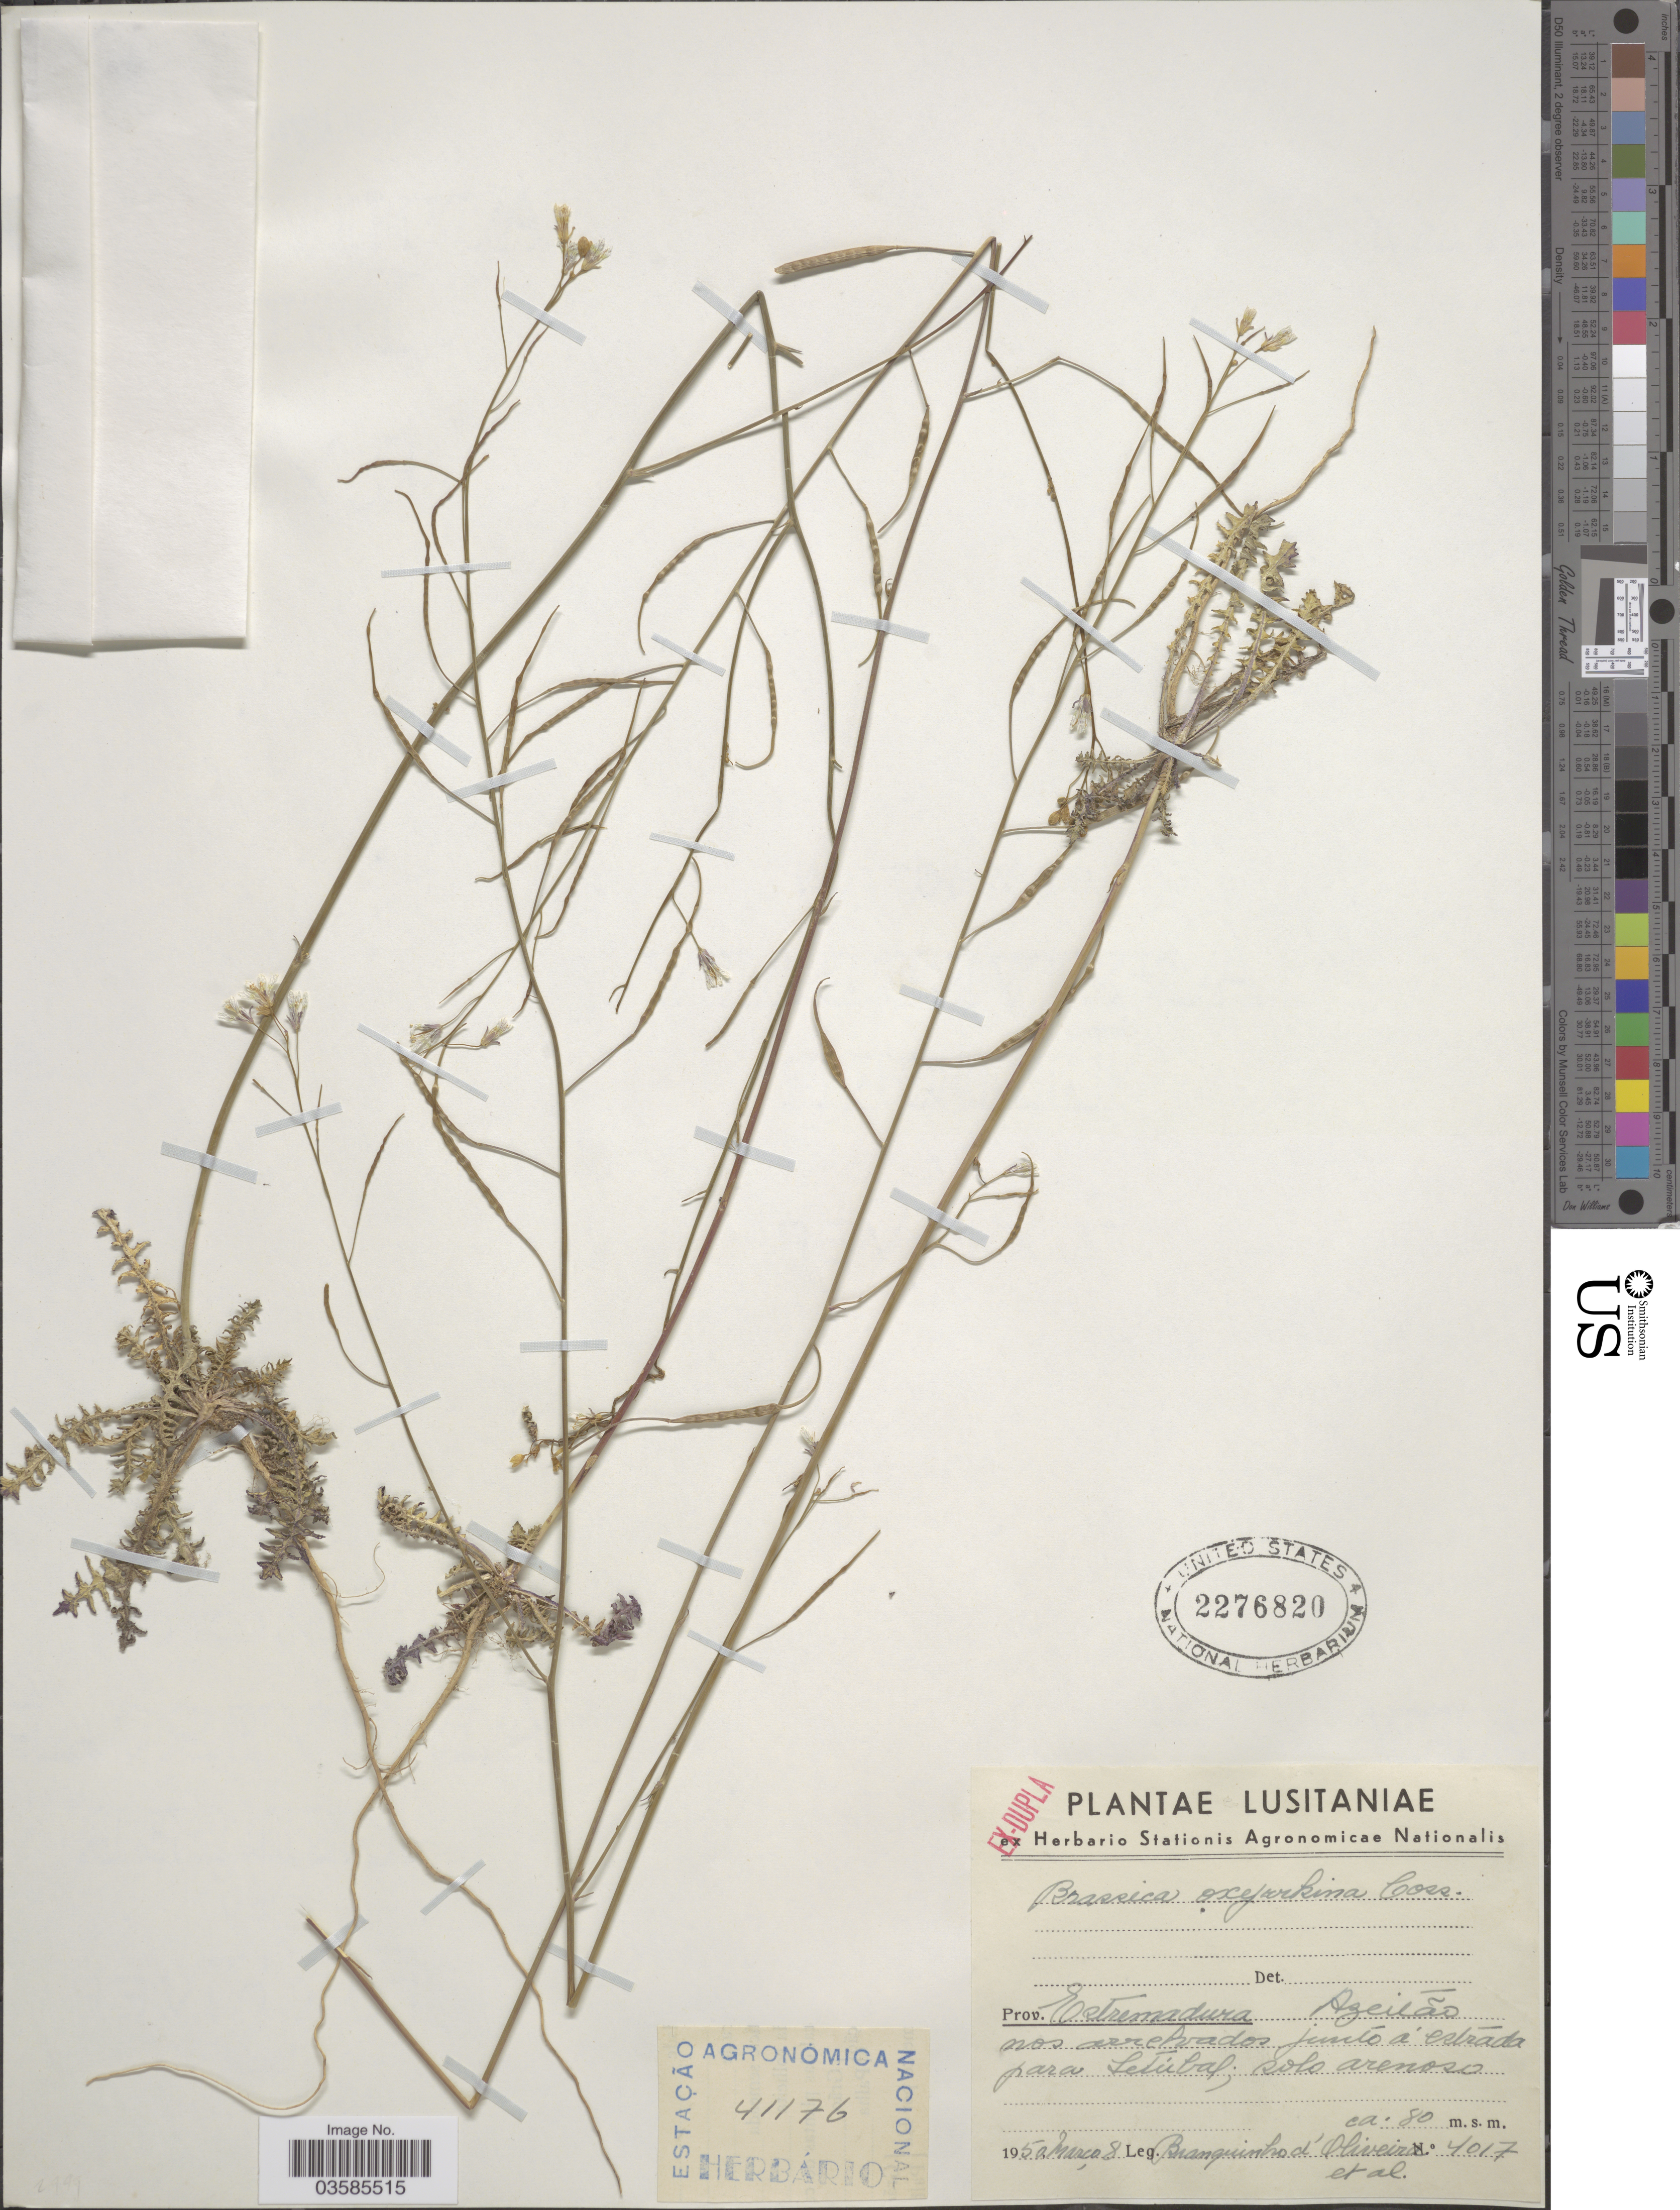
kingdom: Plantae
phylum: Tracheophyta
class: Magnoliopsida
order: Brassicales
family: Brassicaceae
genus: Brassica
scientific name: Brassica oxyrrhina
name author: Coss.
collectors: A. Branquinho D'Oliveira & et al.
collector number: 4017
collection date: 1950-03-08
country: Portugal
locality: Prov. Estremadura Azeilão nos arredos [interpreted] junto à estrada para Setúbal.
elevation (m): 80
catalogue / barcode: US 2276820